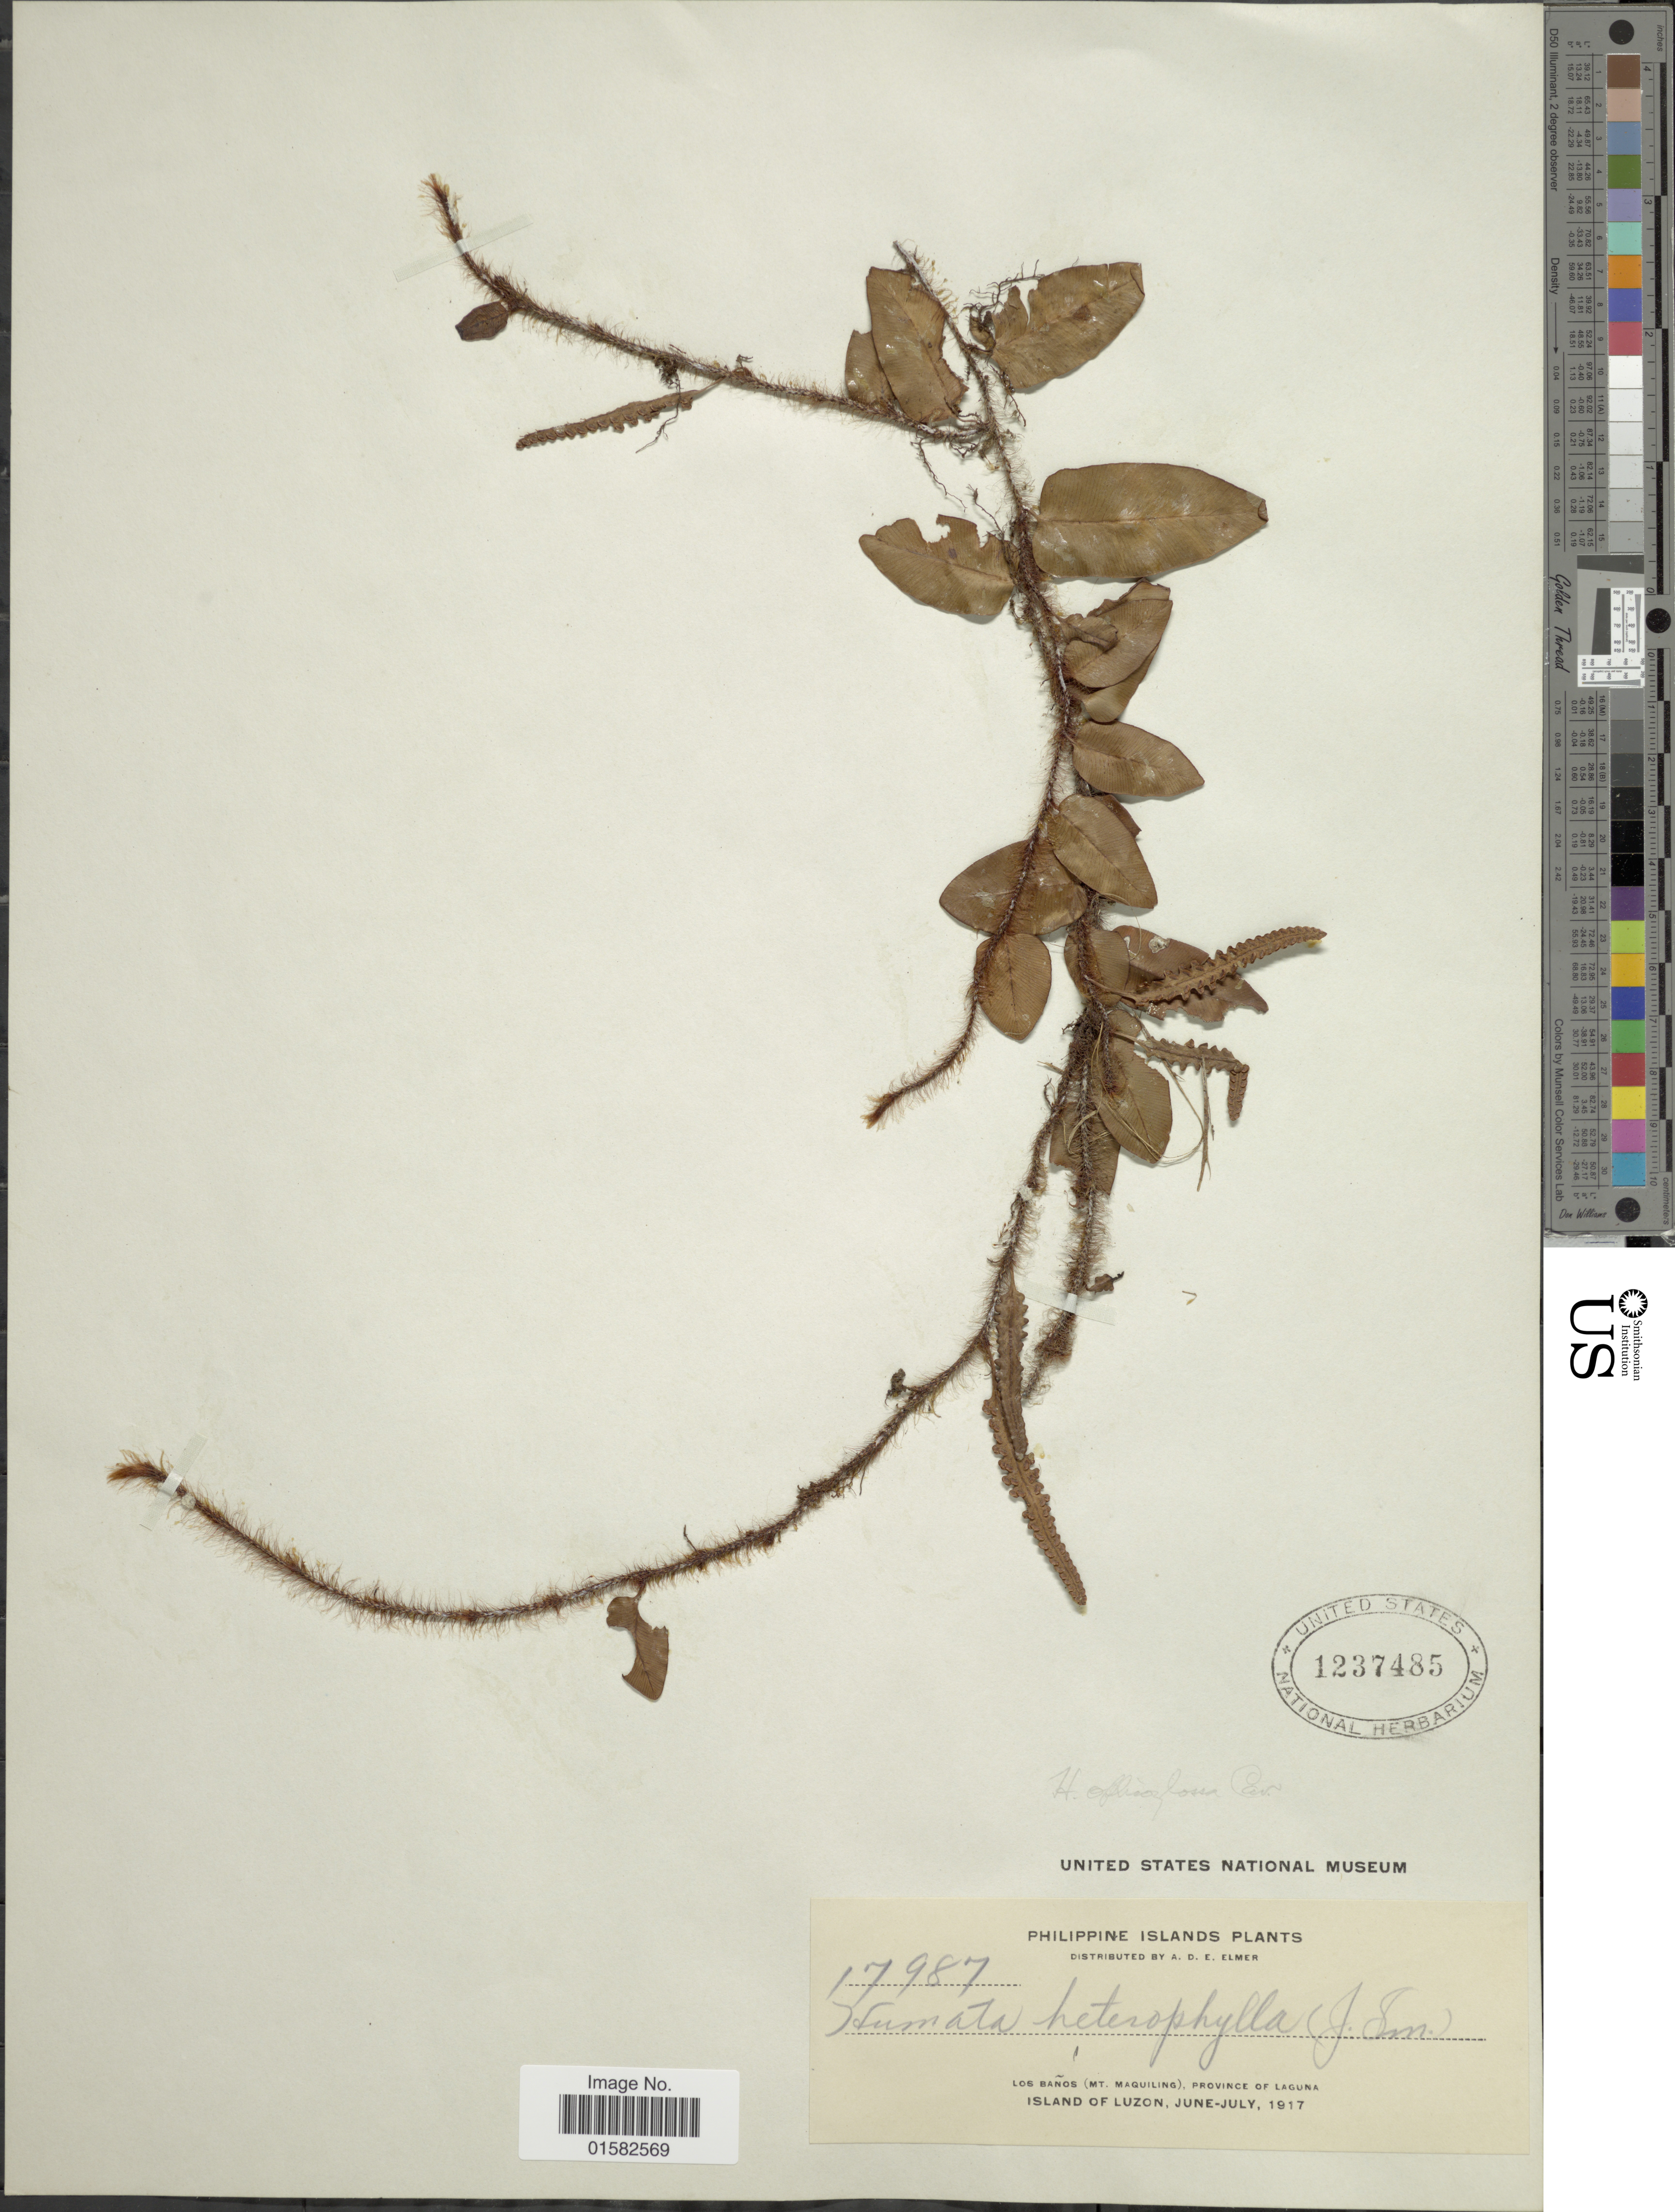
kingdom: Plantae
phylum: Tracheophyta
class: Polypodiopsida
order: Polypodiales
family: Davalliaceae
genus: Humata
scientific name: Humata heterophylla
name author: (Sm.) Desv.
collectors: A. D. E. Elmer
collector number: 17987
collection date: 1917-06/1917-07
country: Philippines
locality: Philline islands, Los Sanos (Mt. Maquiling, Province of Laguna, Island of Luzon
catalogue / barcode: US 1237485